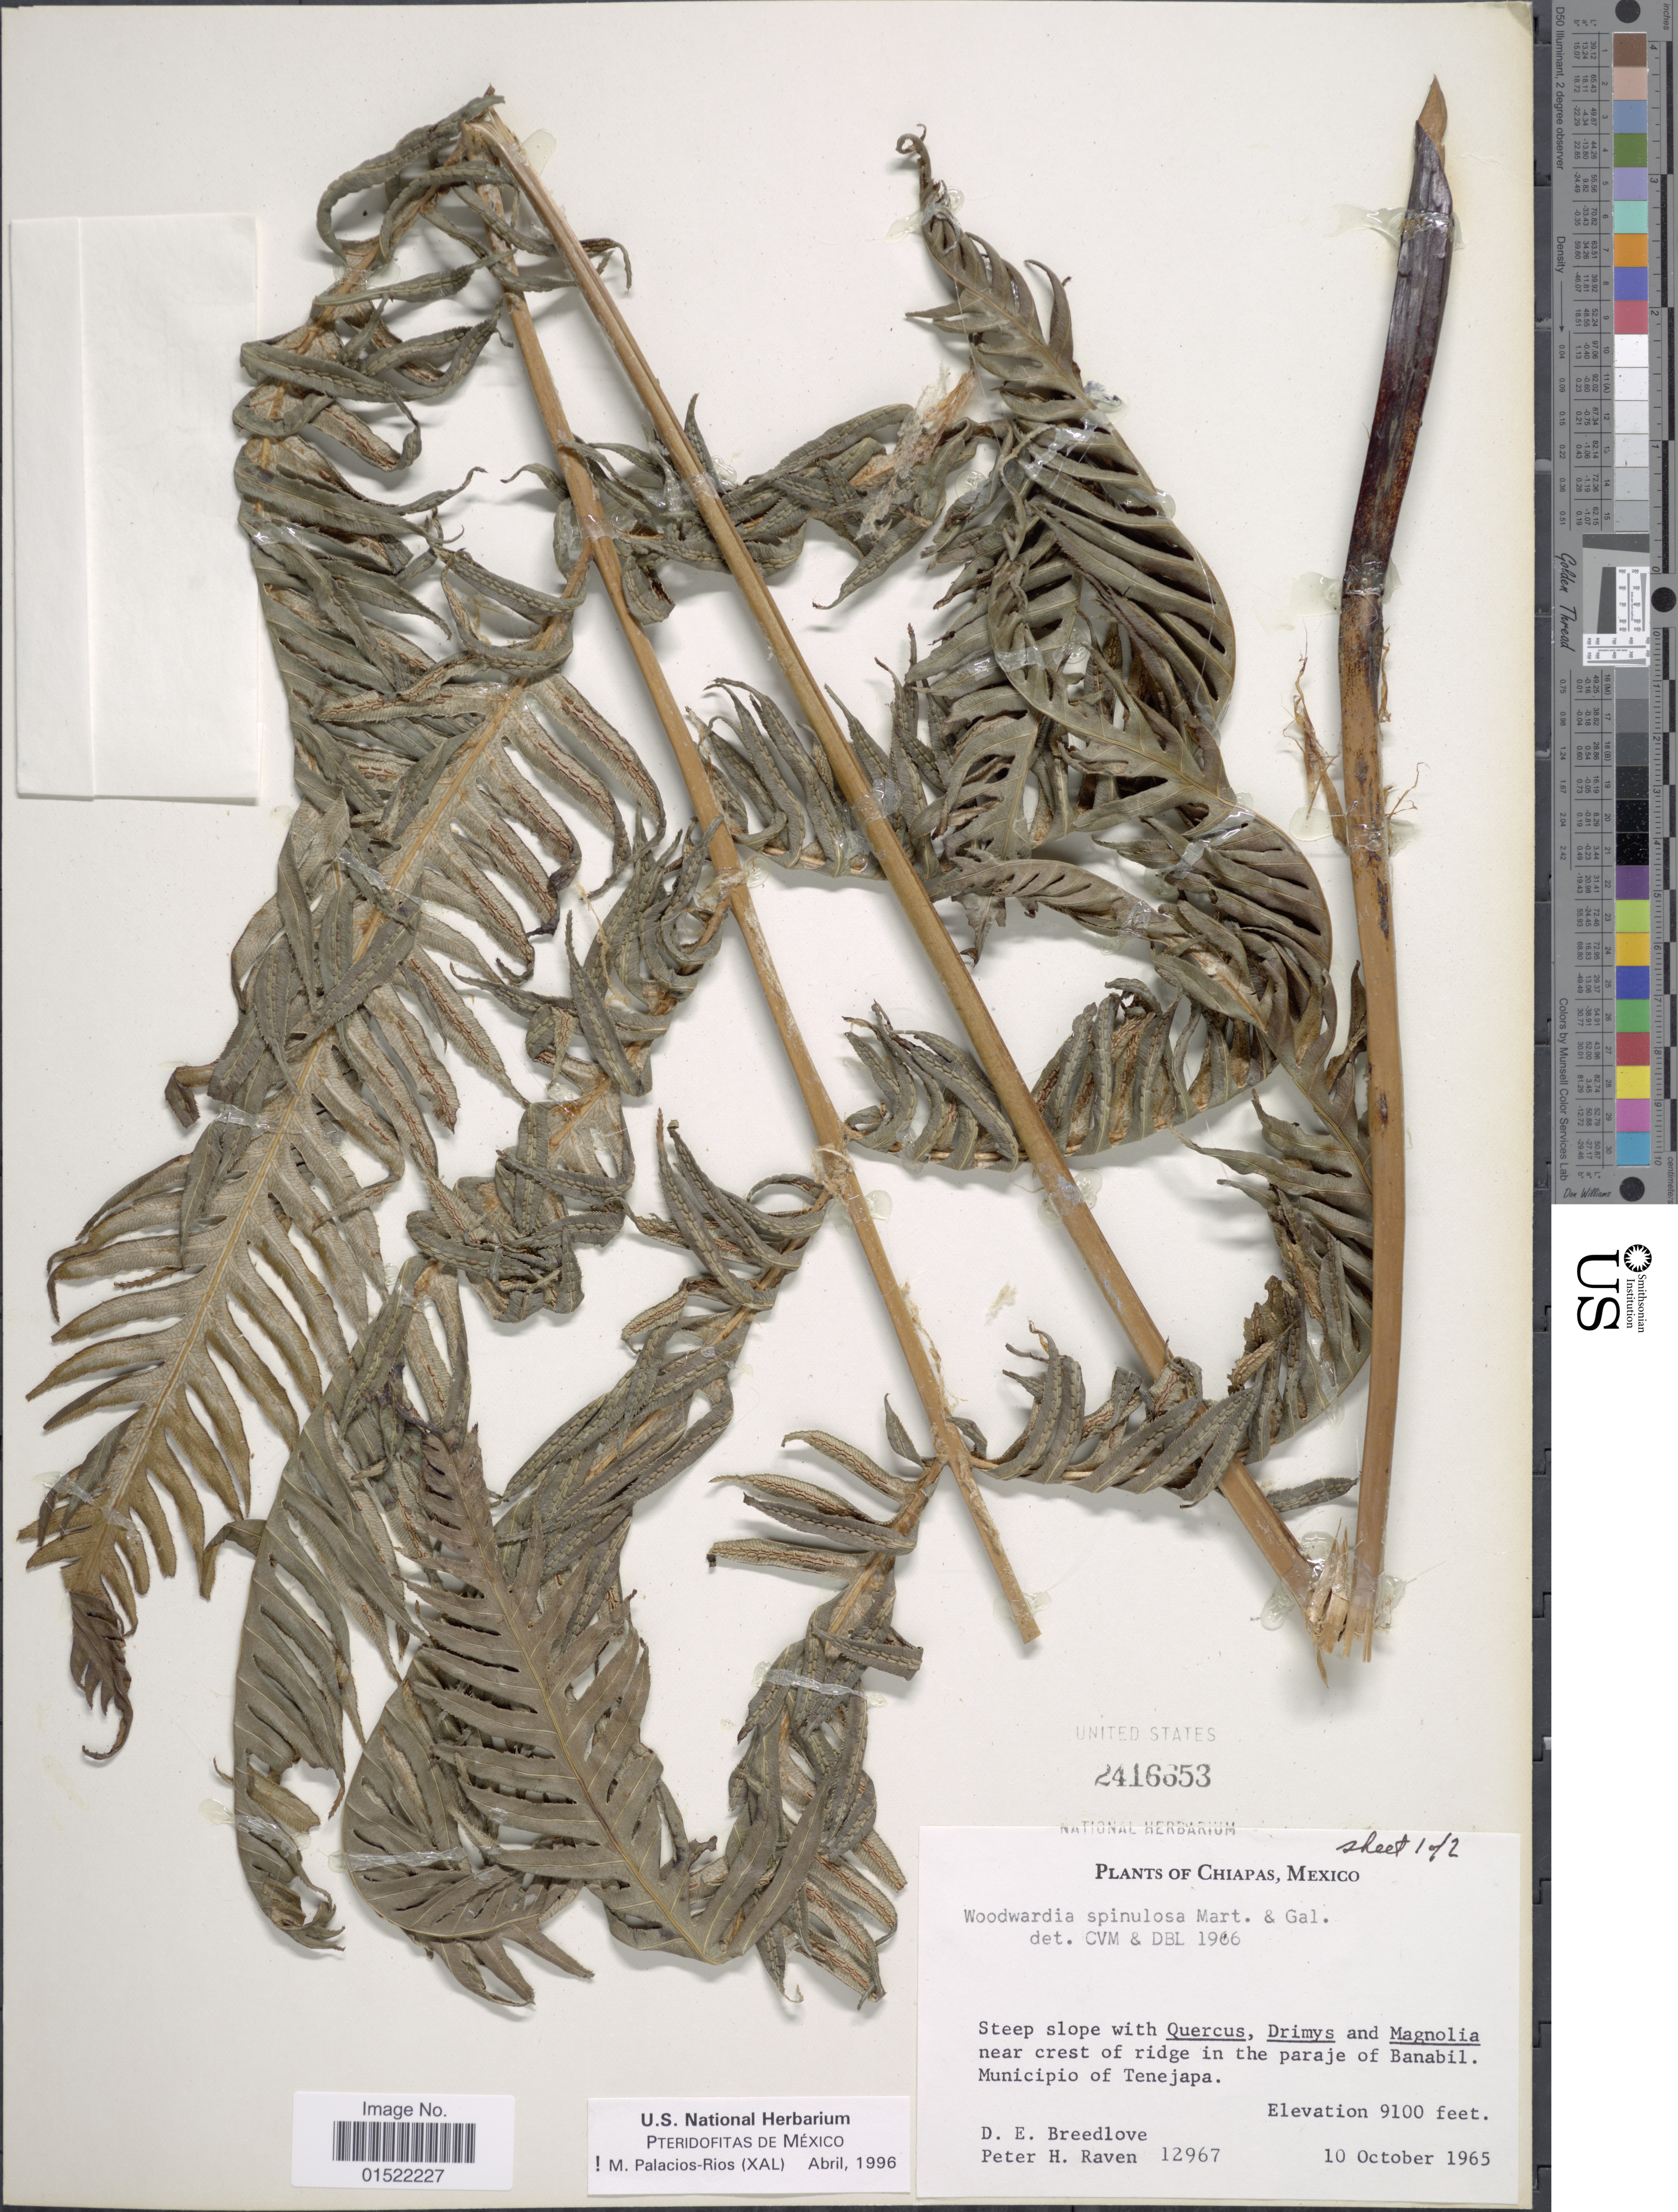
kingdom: Plantae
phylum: Tracheophyta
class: Polypodiopsida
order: Polypodiales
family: Blechnaceae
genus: Woodwardia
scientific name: Woodwardia spinulosa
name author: M. Martens & Galeotti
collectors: D. E. Breedlove & P. Raven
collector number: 12967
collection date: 1965-10-10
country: Mexico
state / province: Chiapas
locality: Steep slope with Quercus, Drimys and Magnolia near crest of ridge in the paraje of Banabil, Municipio of Tenejapa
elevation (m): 2774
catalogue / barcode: US 2416653